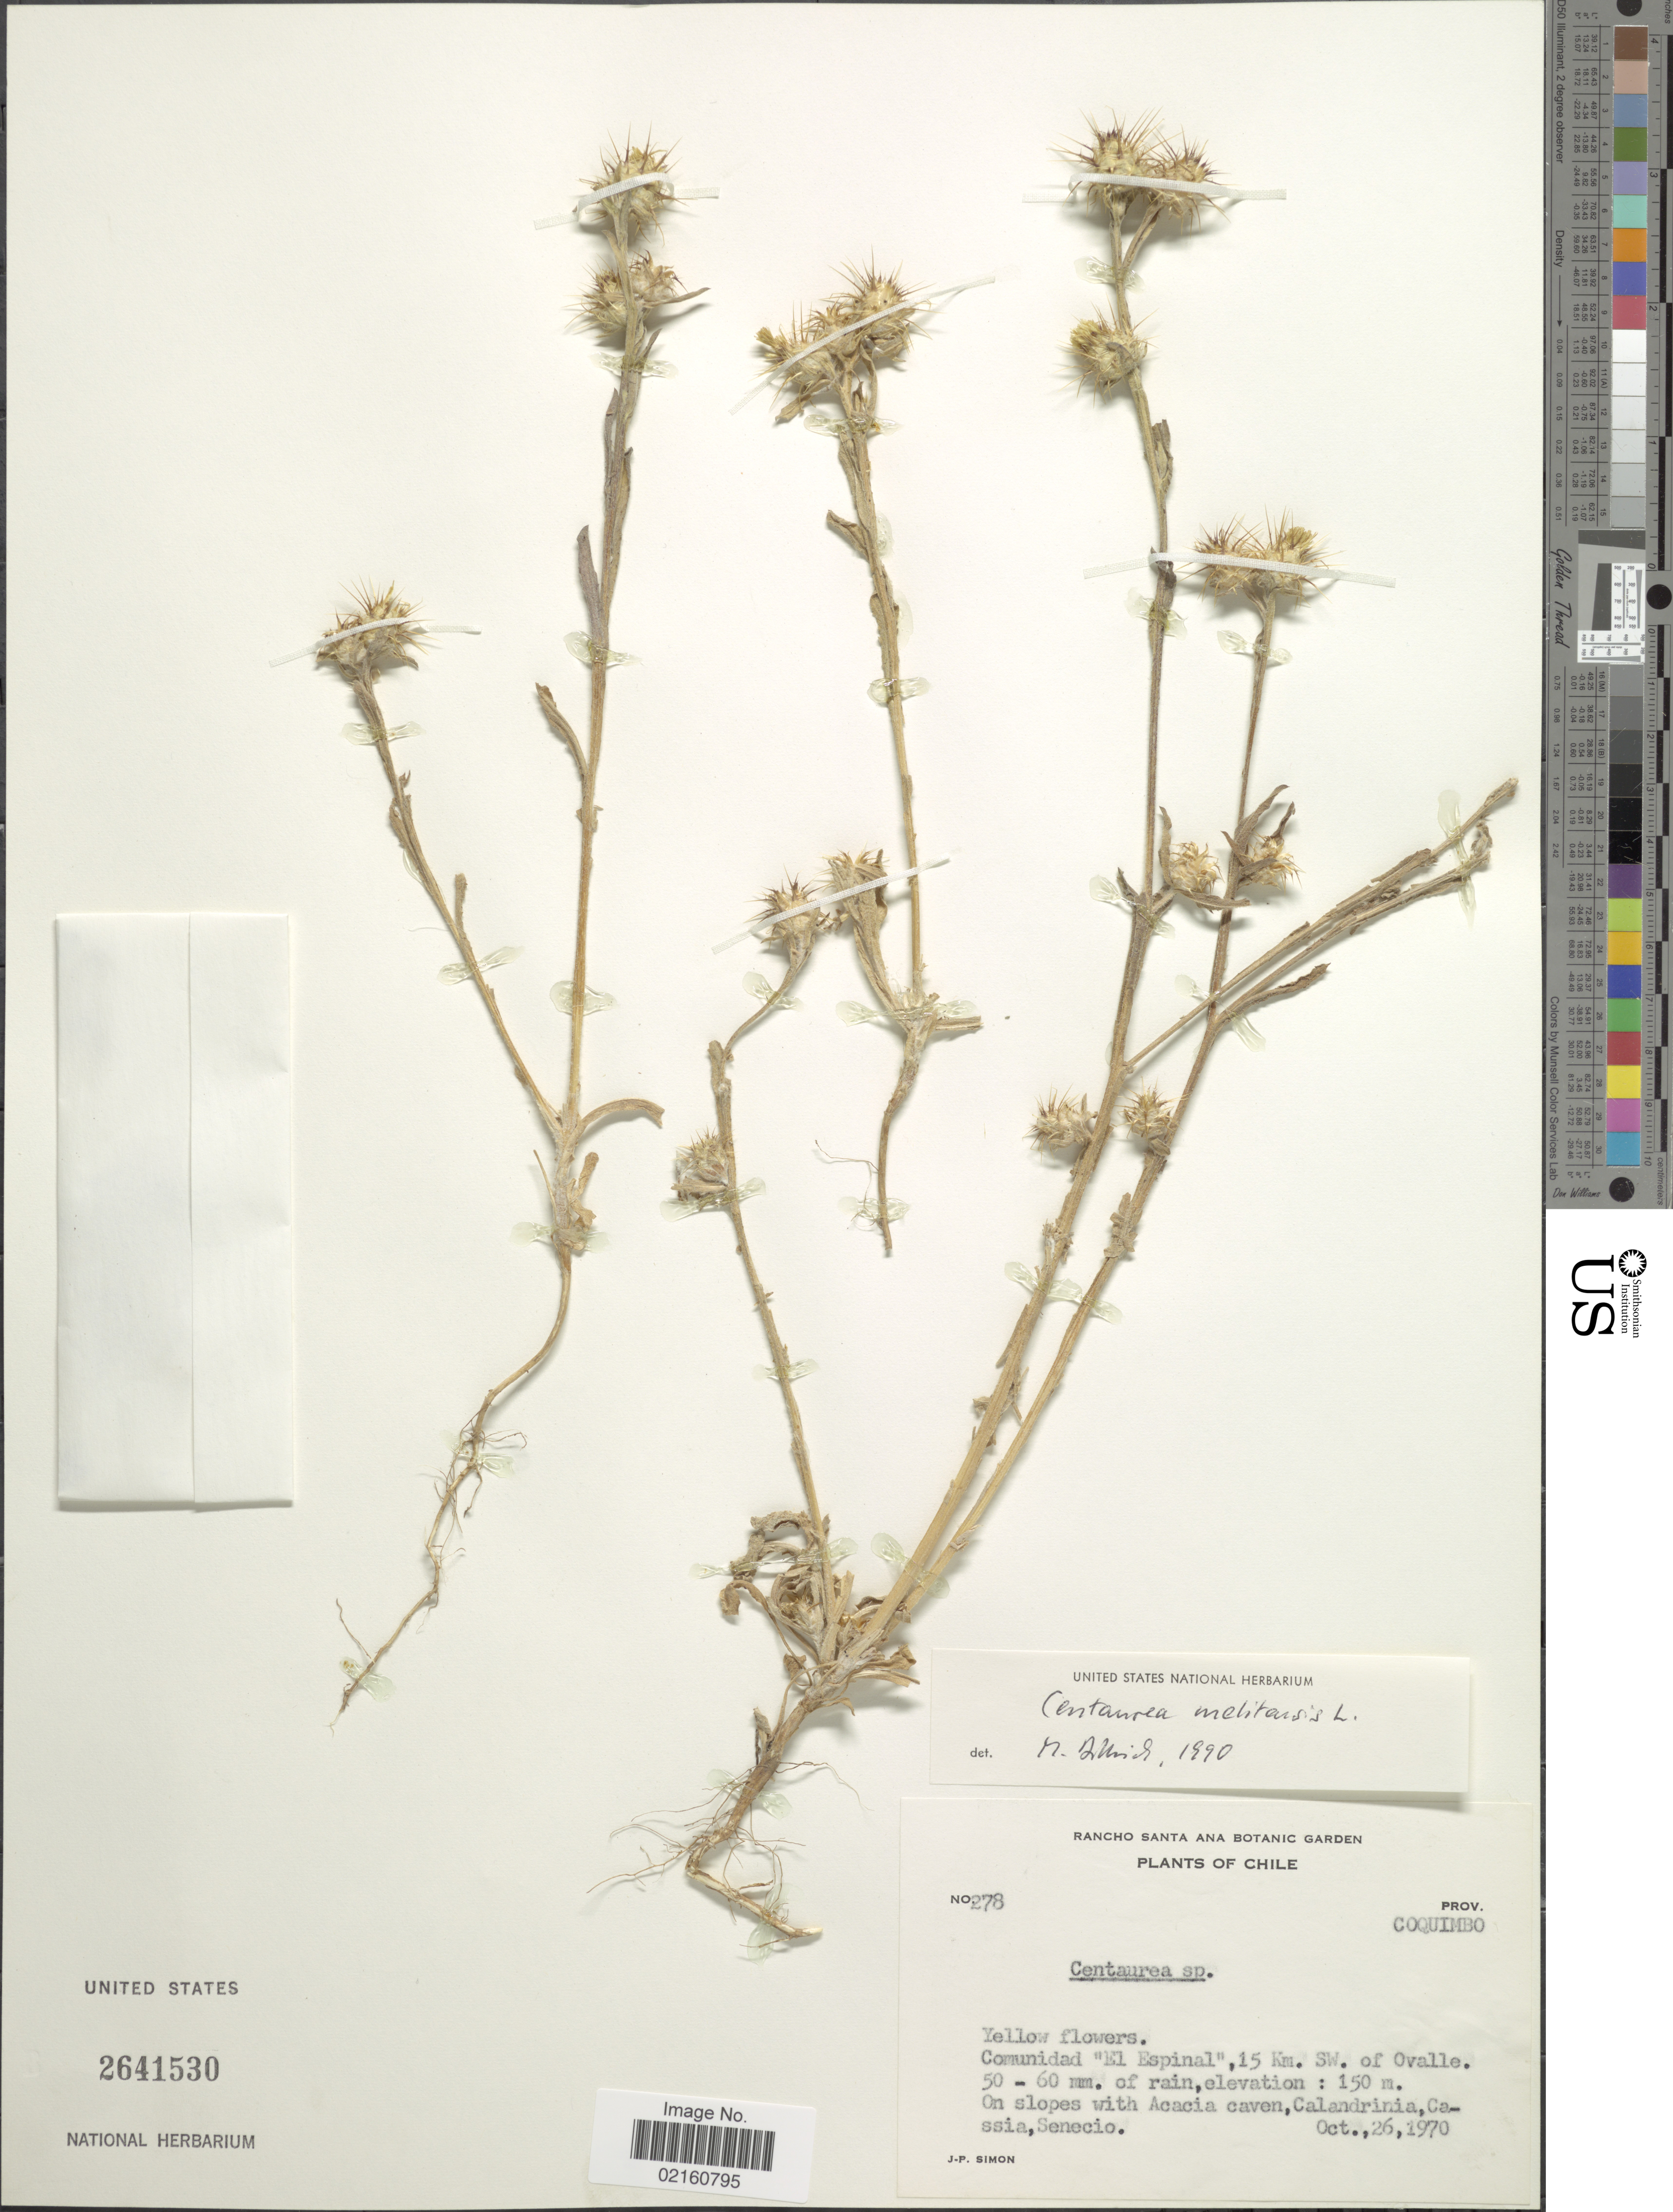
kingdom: Plantae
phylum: Tracheophyta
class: Magnoliopsida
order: Asterales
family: Asteraceae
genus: Centaurea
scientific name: Centaurea melitensis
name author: L.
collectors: J.-P. Simon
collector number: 278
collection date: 1970-10-26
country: Chile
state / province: Coquimbo (IV)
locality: Comunidad El Espinal, 15 km SW of Ovalle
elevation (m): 150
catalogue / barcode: US 2641530